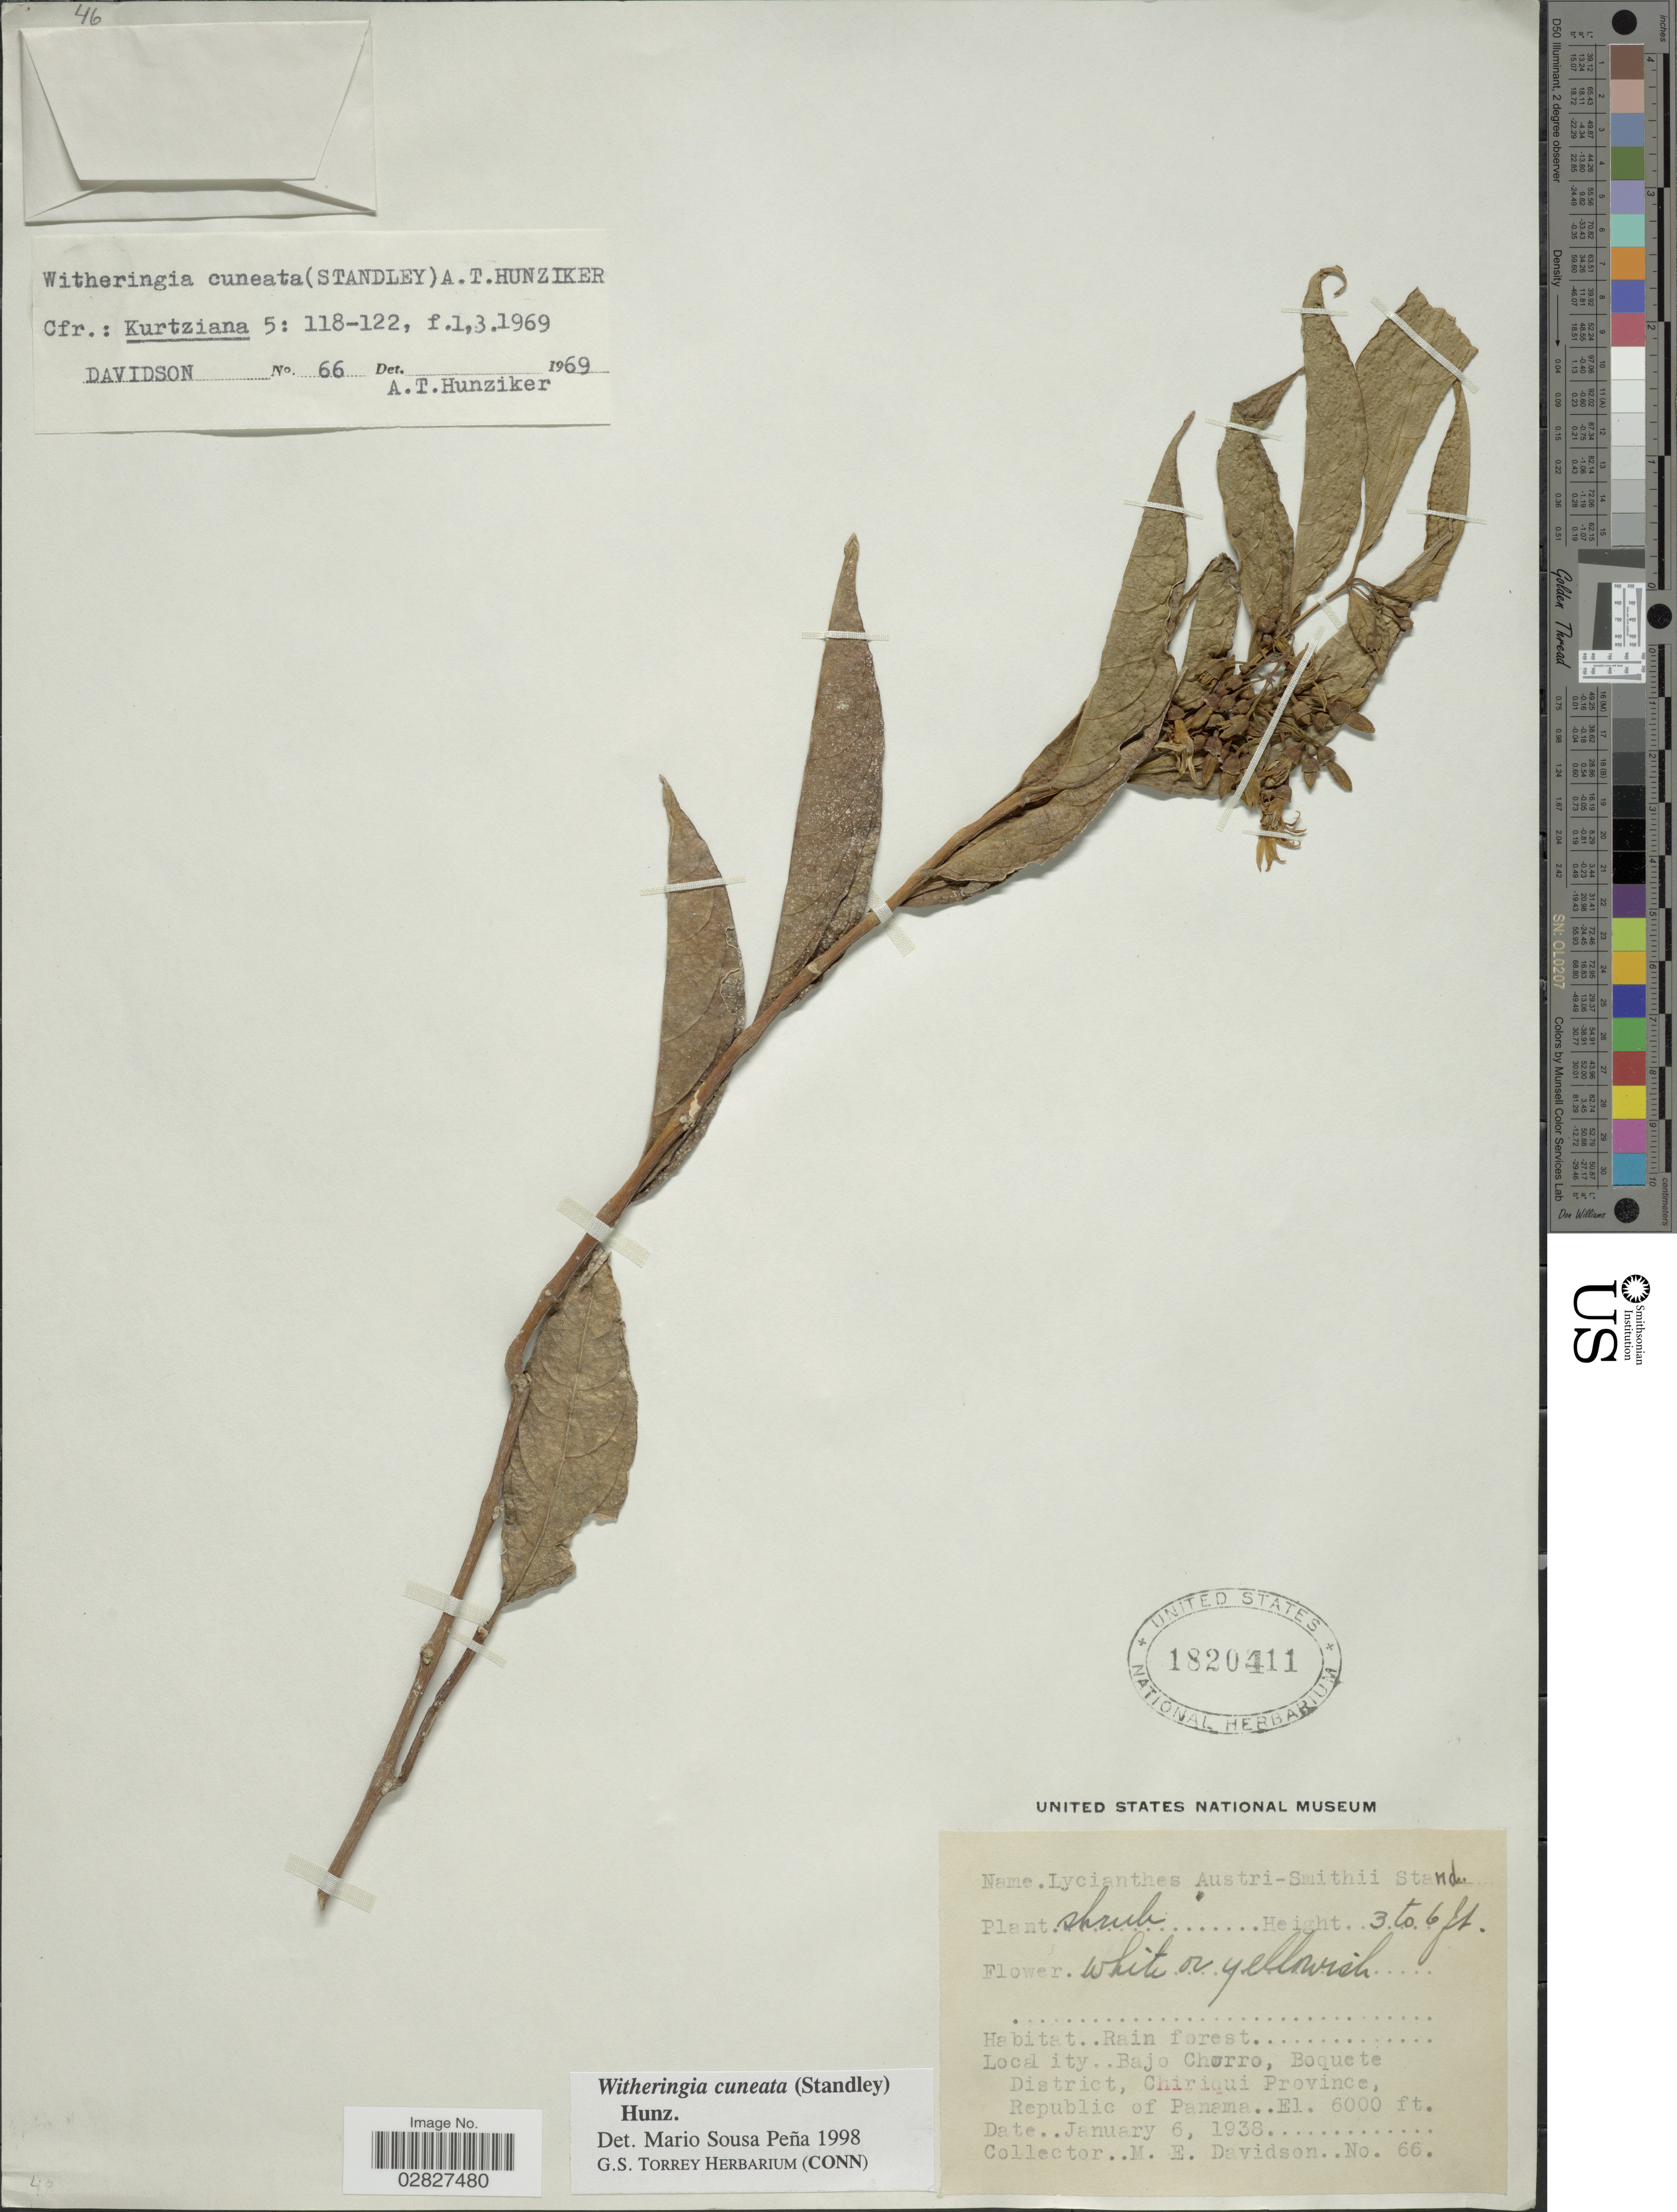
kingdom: Plantae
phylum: Tracheophyta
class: Magnoliopsida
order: Solanales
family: Solanaceae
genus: Witheringia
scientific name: Witheringia cuneata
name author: (Standl.) Hunz.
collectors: M. E. Davidson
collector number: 66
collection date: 1938-01-06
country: Panama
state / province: Chiriqui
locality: Bajo Chorro, Boquete District.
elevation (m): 1829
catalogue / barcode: US 1820411